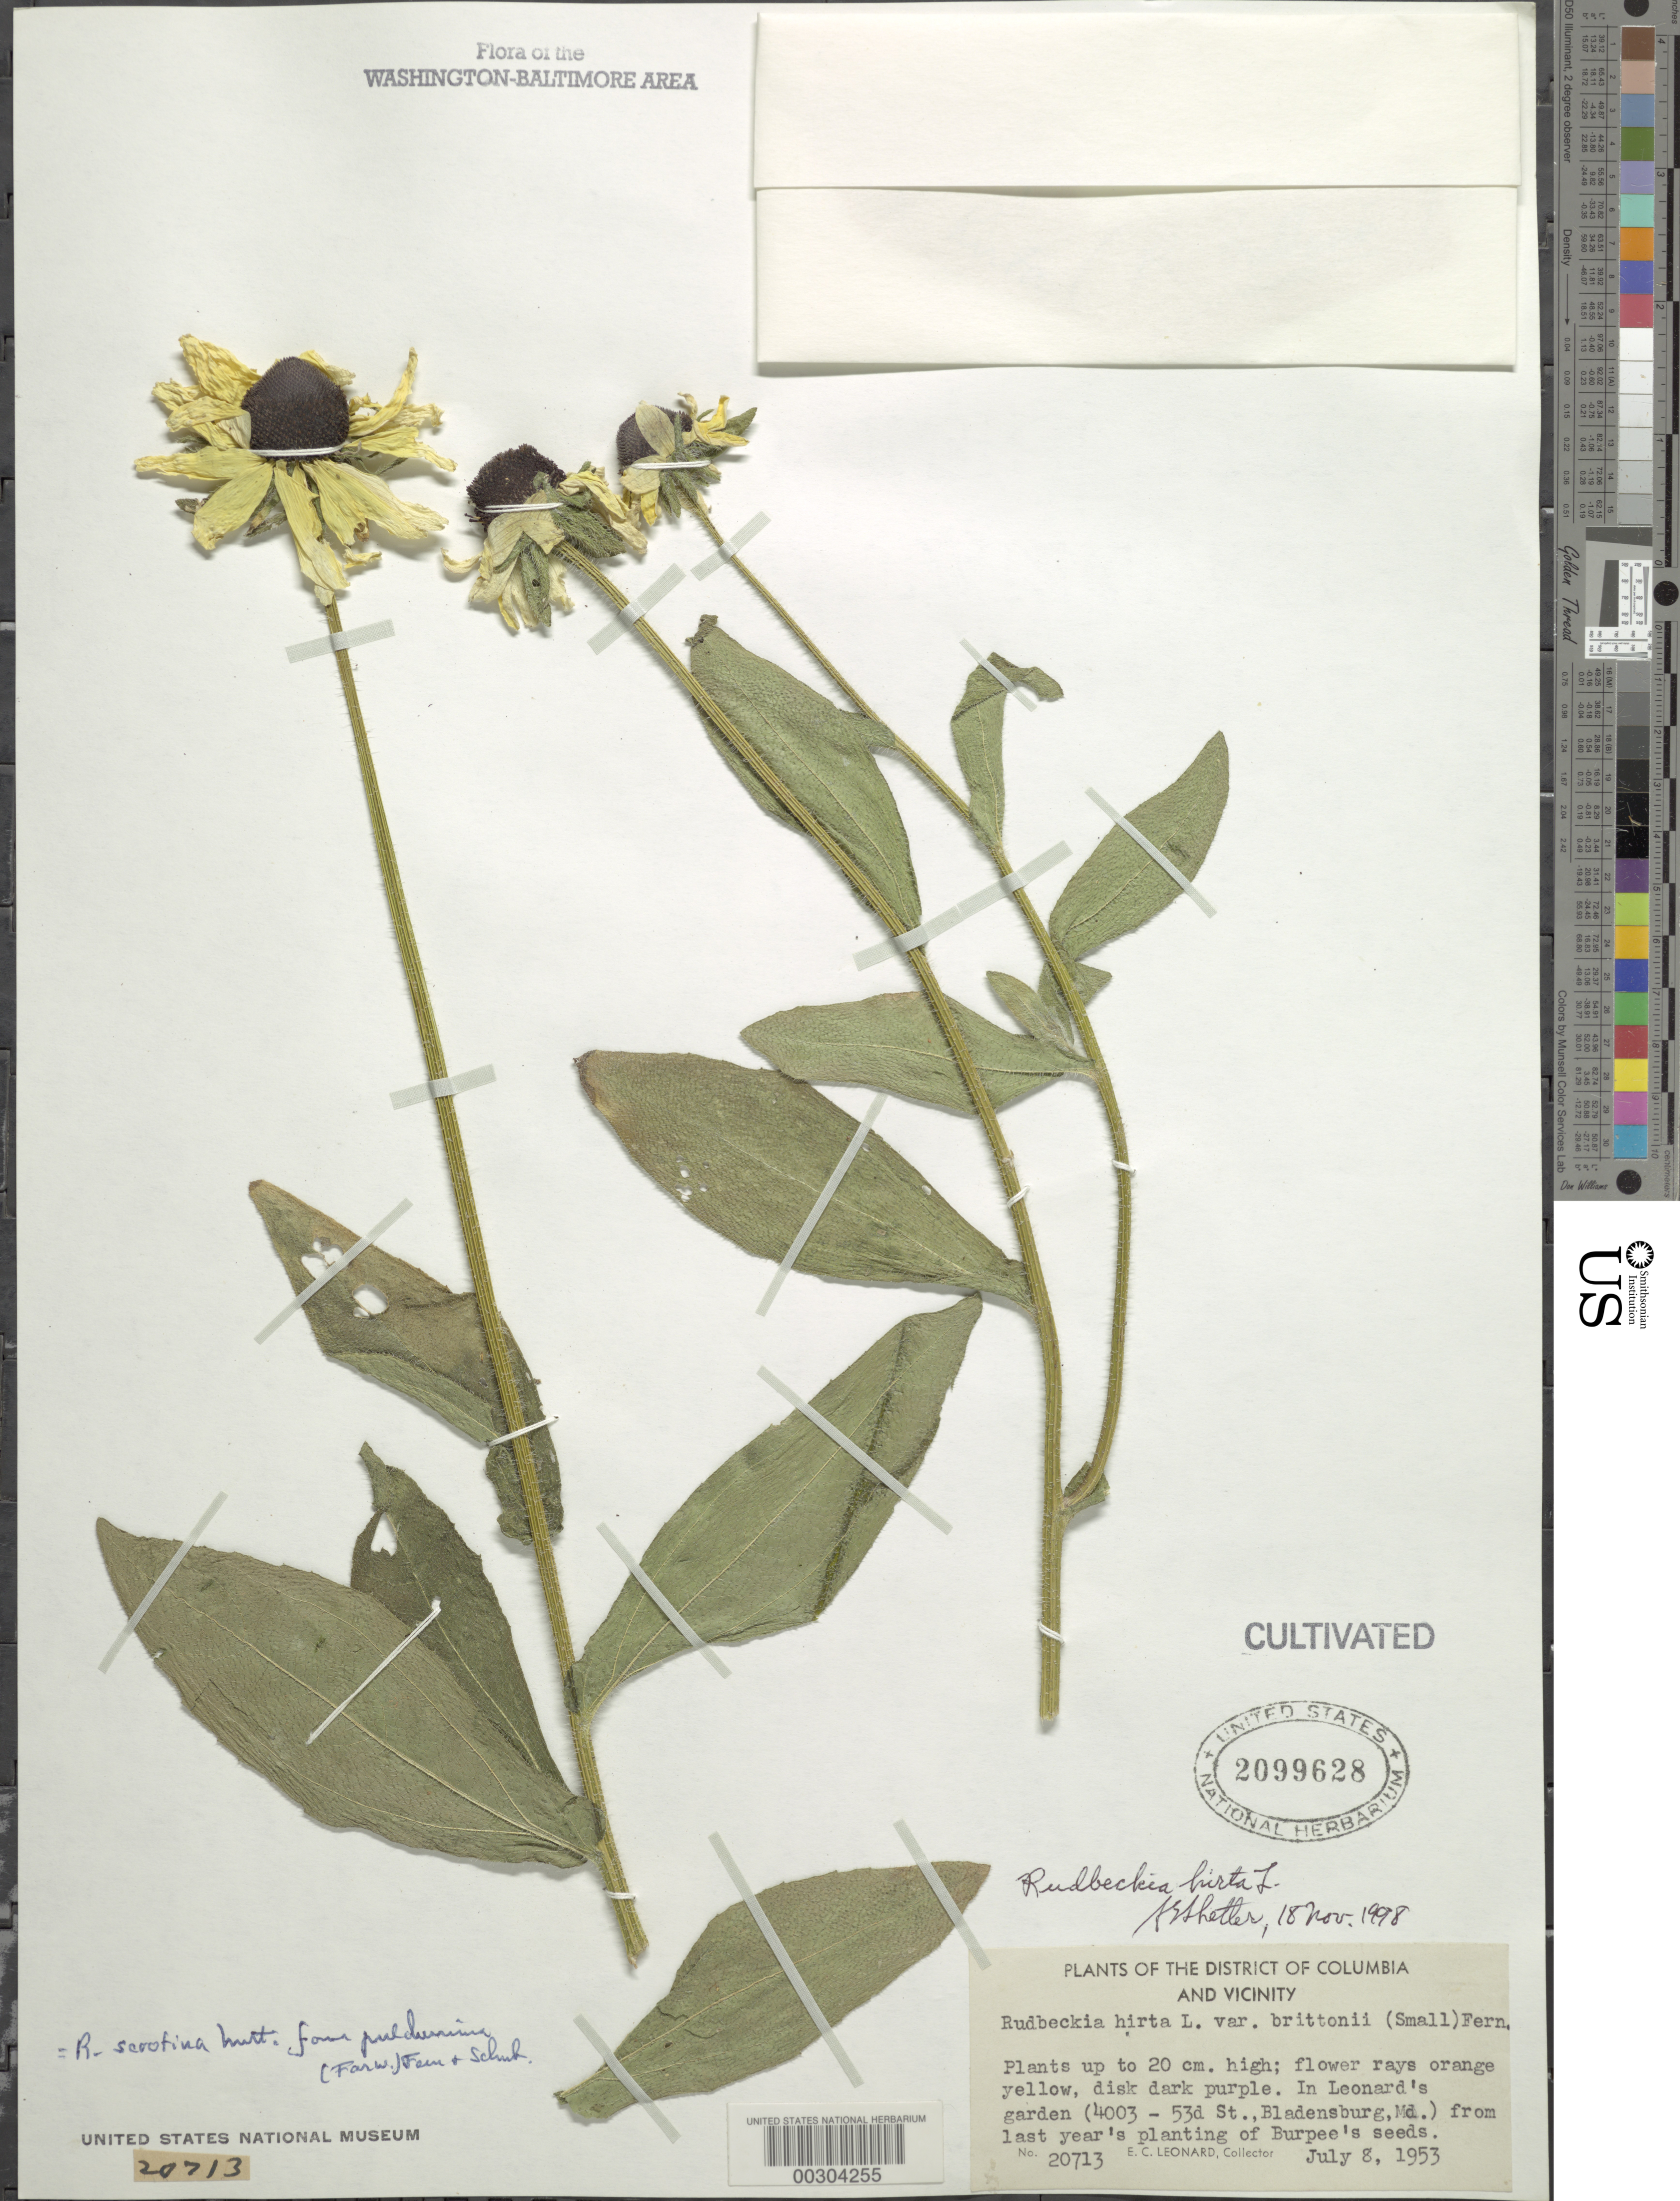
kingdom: Plantae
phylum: Tracheophyta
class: Magnoliopsida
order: Asterales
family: Asteraceae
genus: Rudbeckia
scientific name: Rudbeckia hirta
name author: L.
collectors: E. C. Leonard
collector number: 20713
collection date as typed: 08 Jul 1953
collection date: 1953-07-08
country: United States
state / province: Maryland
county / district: Prince George's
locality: Bladensburg, 4003 53 St, Leonard's garden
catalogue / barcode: US 2099628